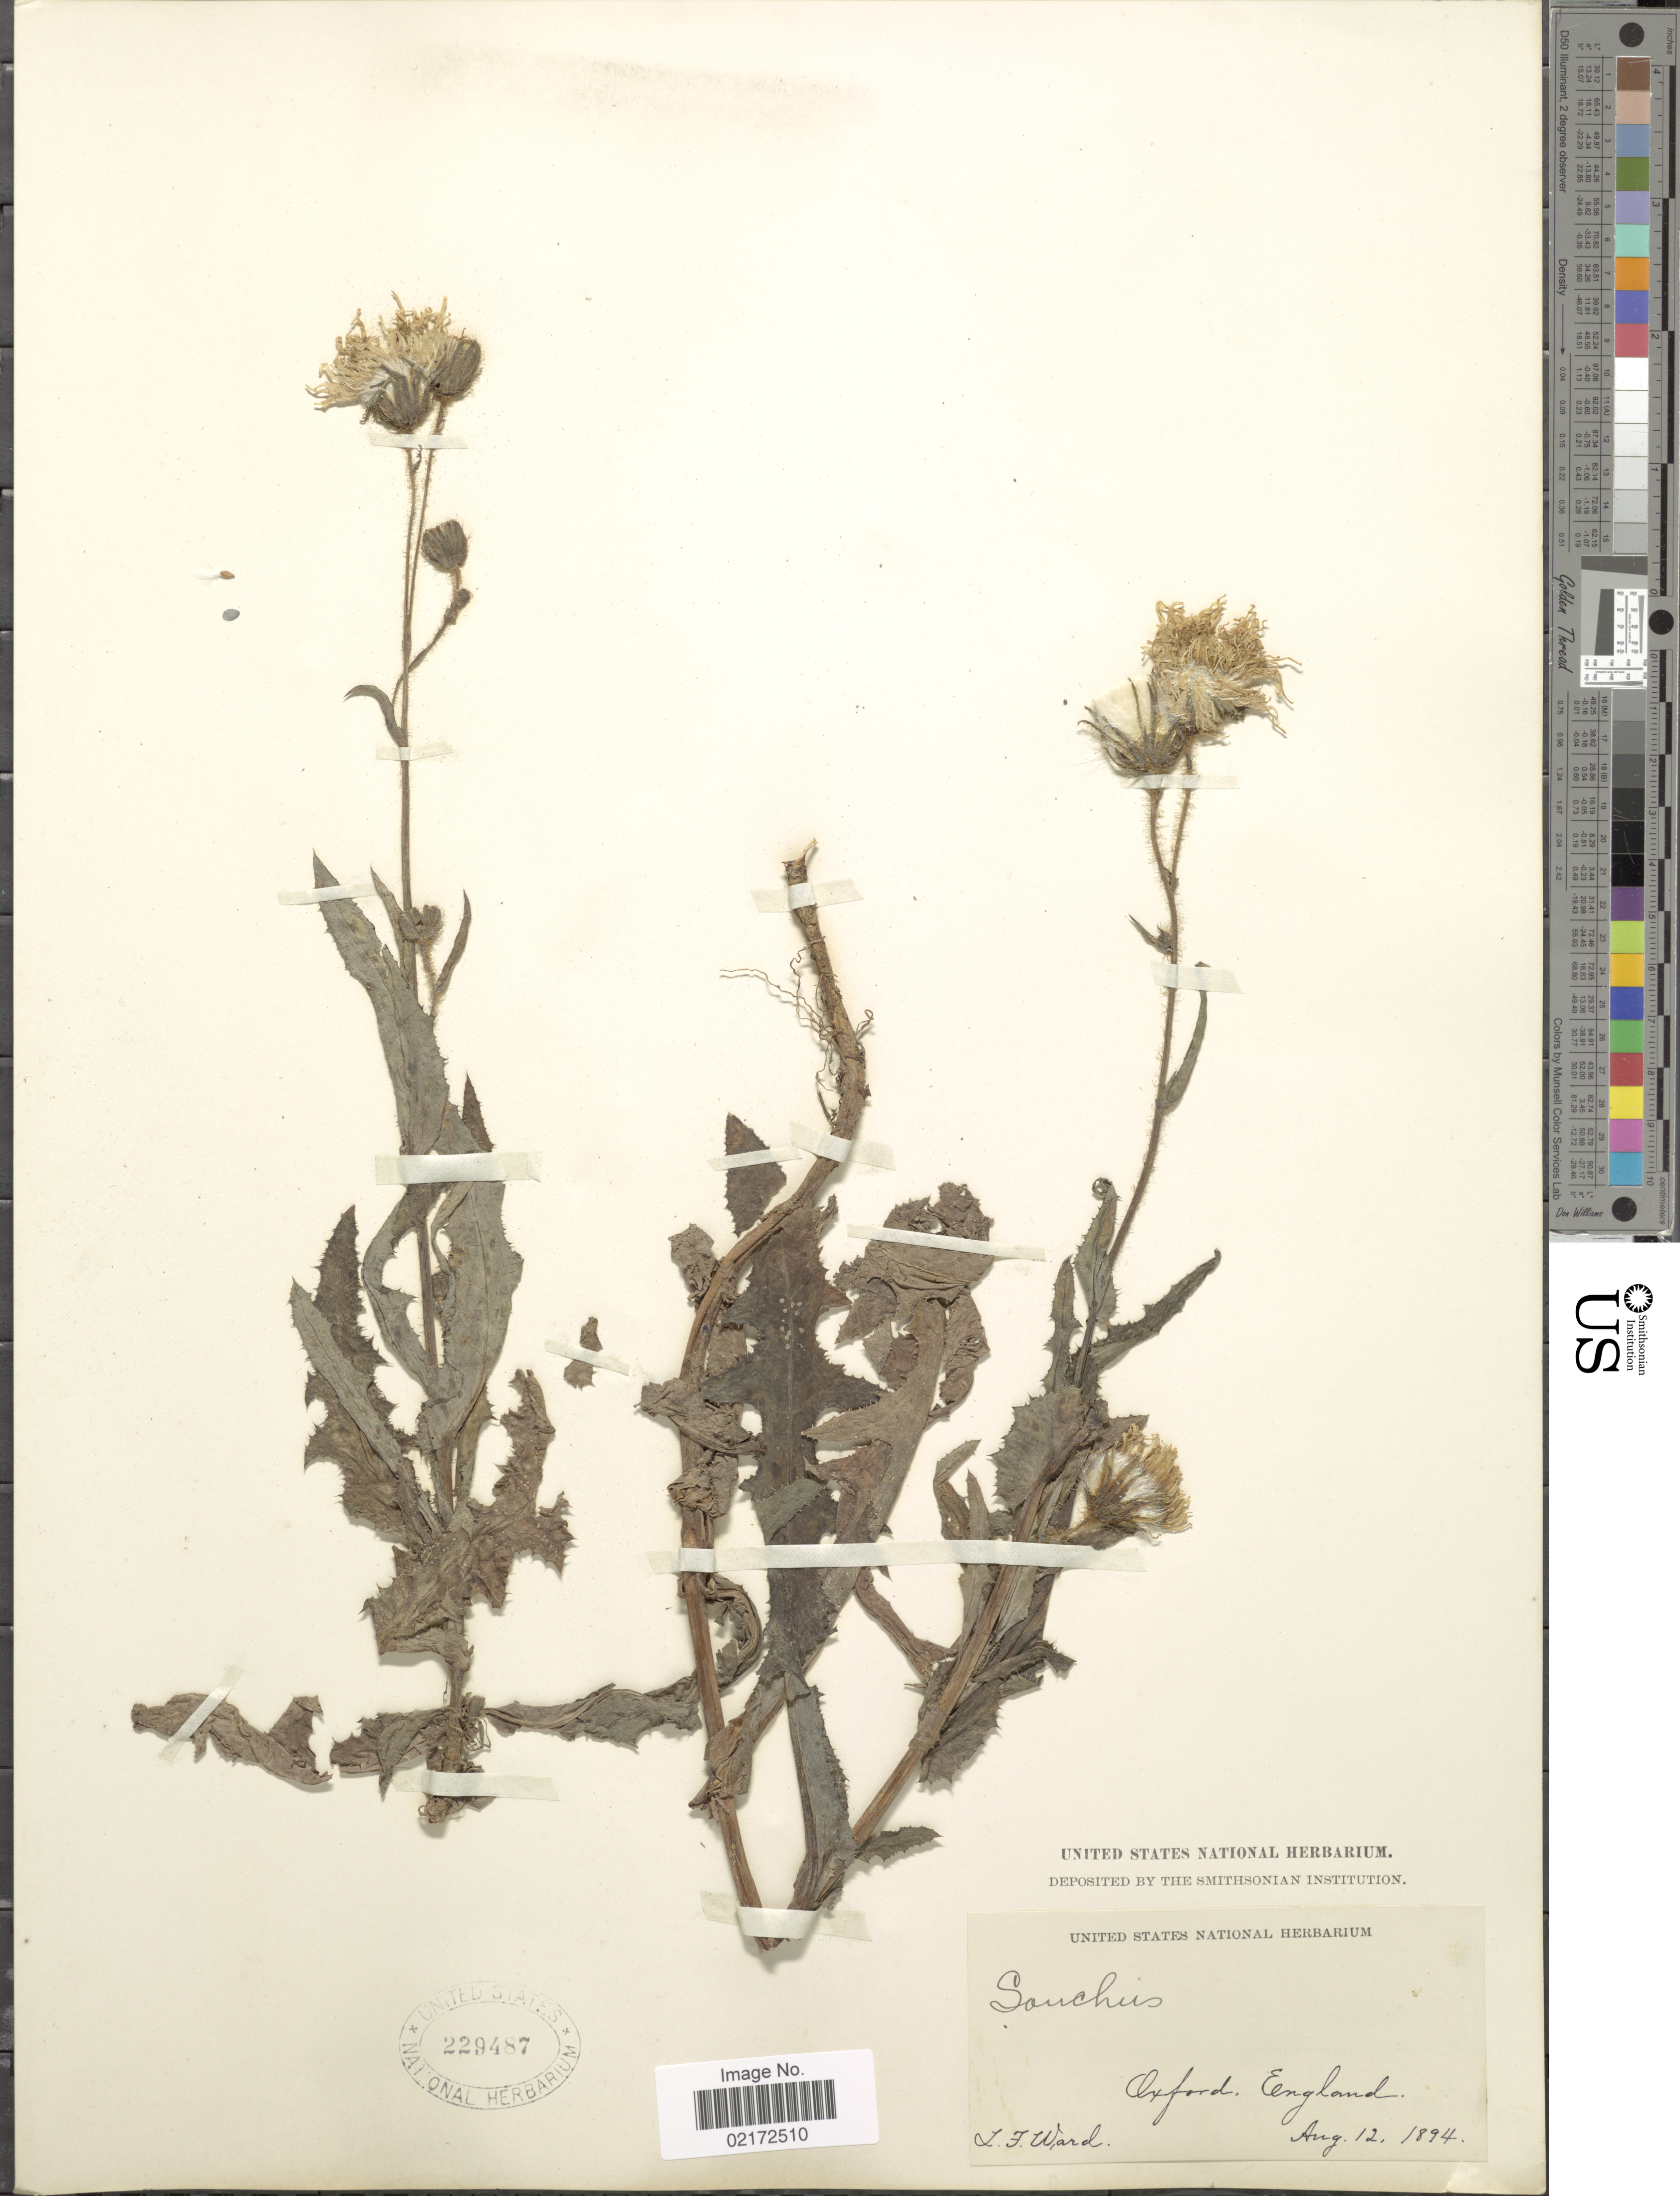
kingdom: Plantae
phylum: Tracheophyta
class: Magnoliopsida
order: Asterales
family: Asteraceae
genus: Sonchus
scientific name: Sonchus sp.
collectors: L. Ward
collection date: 1894-08-12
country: United Kingdom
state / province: England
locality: Oxford, England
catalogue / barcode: US 229487